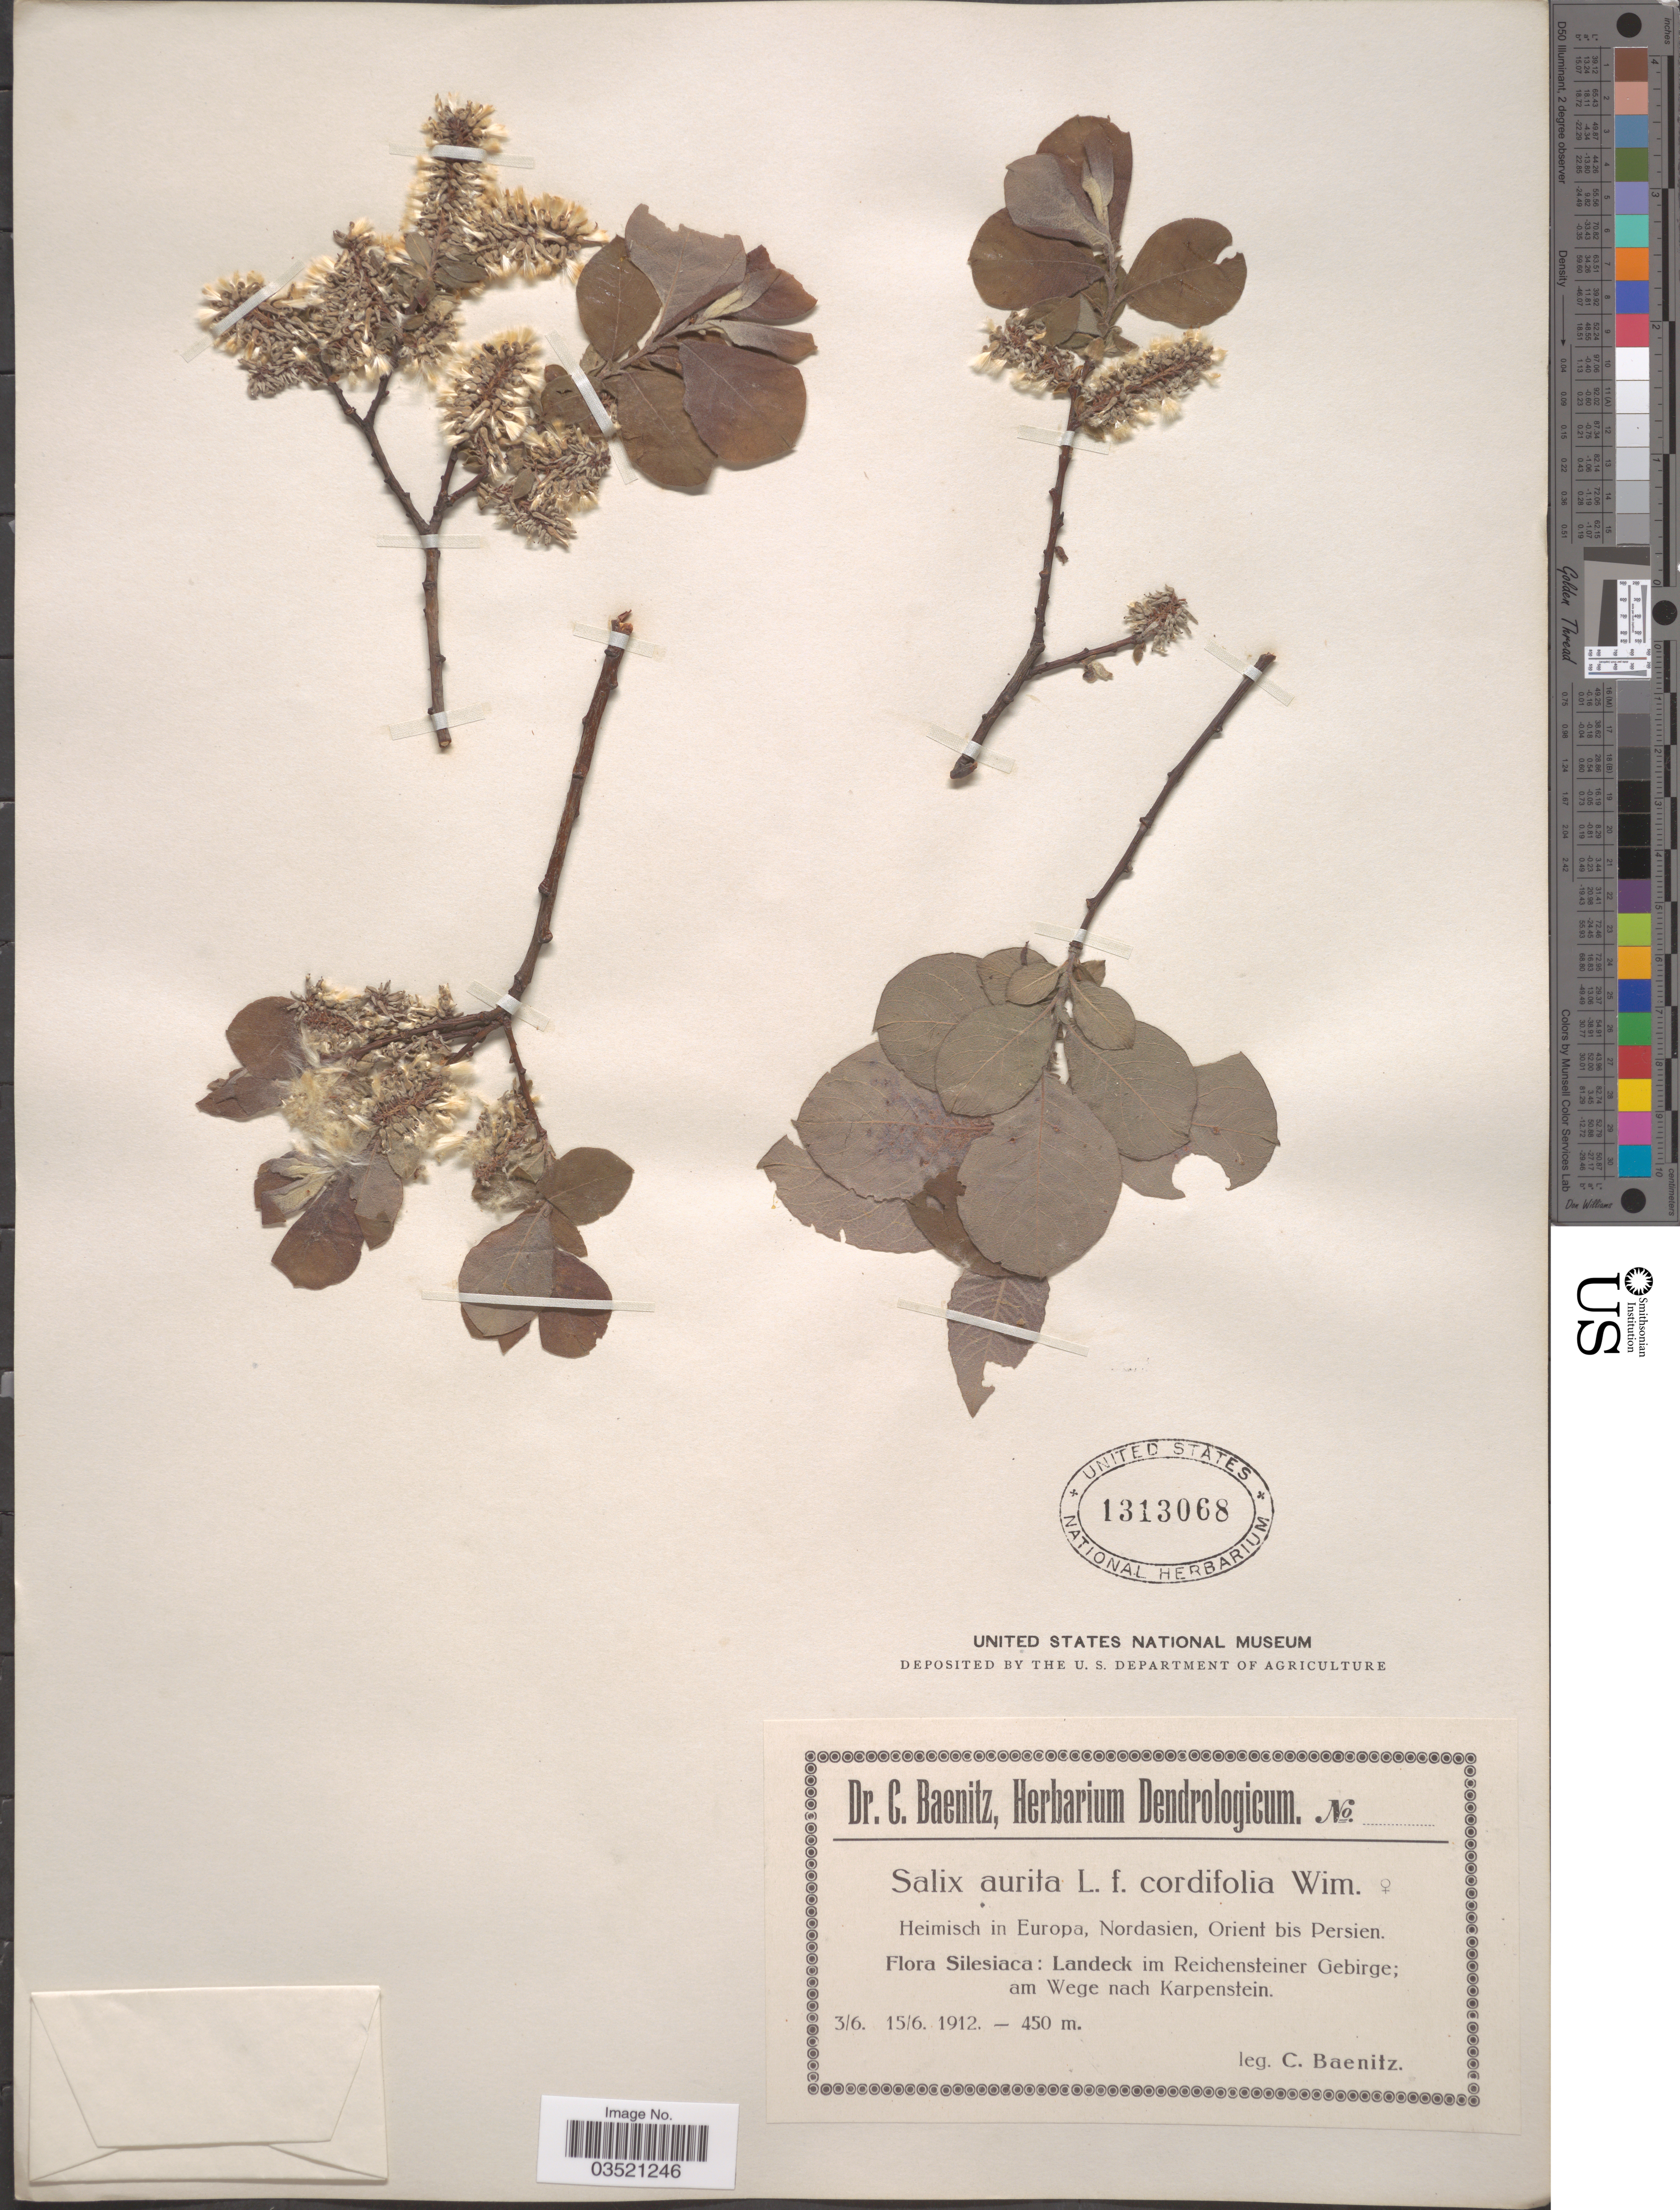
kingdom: Plantae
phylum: Tracheophyta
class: Magnoliopsida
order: Malpighiales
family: Salicaceae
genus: Salix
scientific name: Salix aurita f. cordifolia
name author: Wimm.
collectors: C. G. Baenitz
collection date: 1912-06-03/1912-06-15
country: Poland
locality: Silesiaca: Landeck im Reichensteiner Gebirge; am Wege nach Karpenstein.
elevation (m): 450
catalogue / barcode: US 1313068